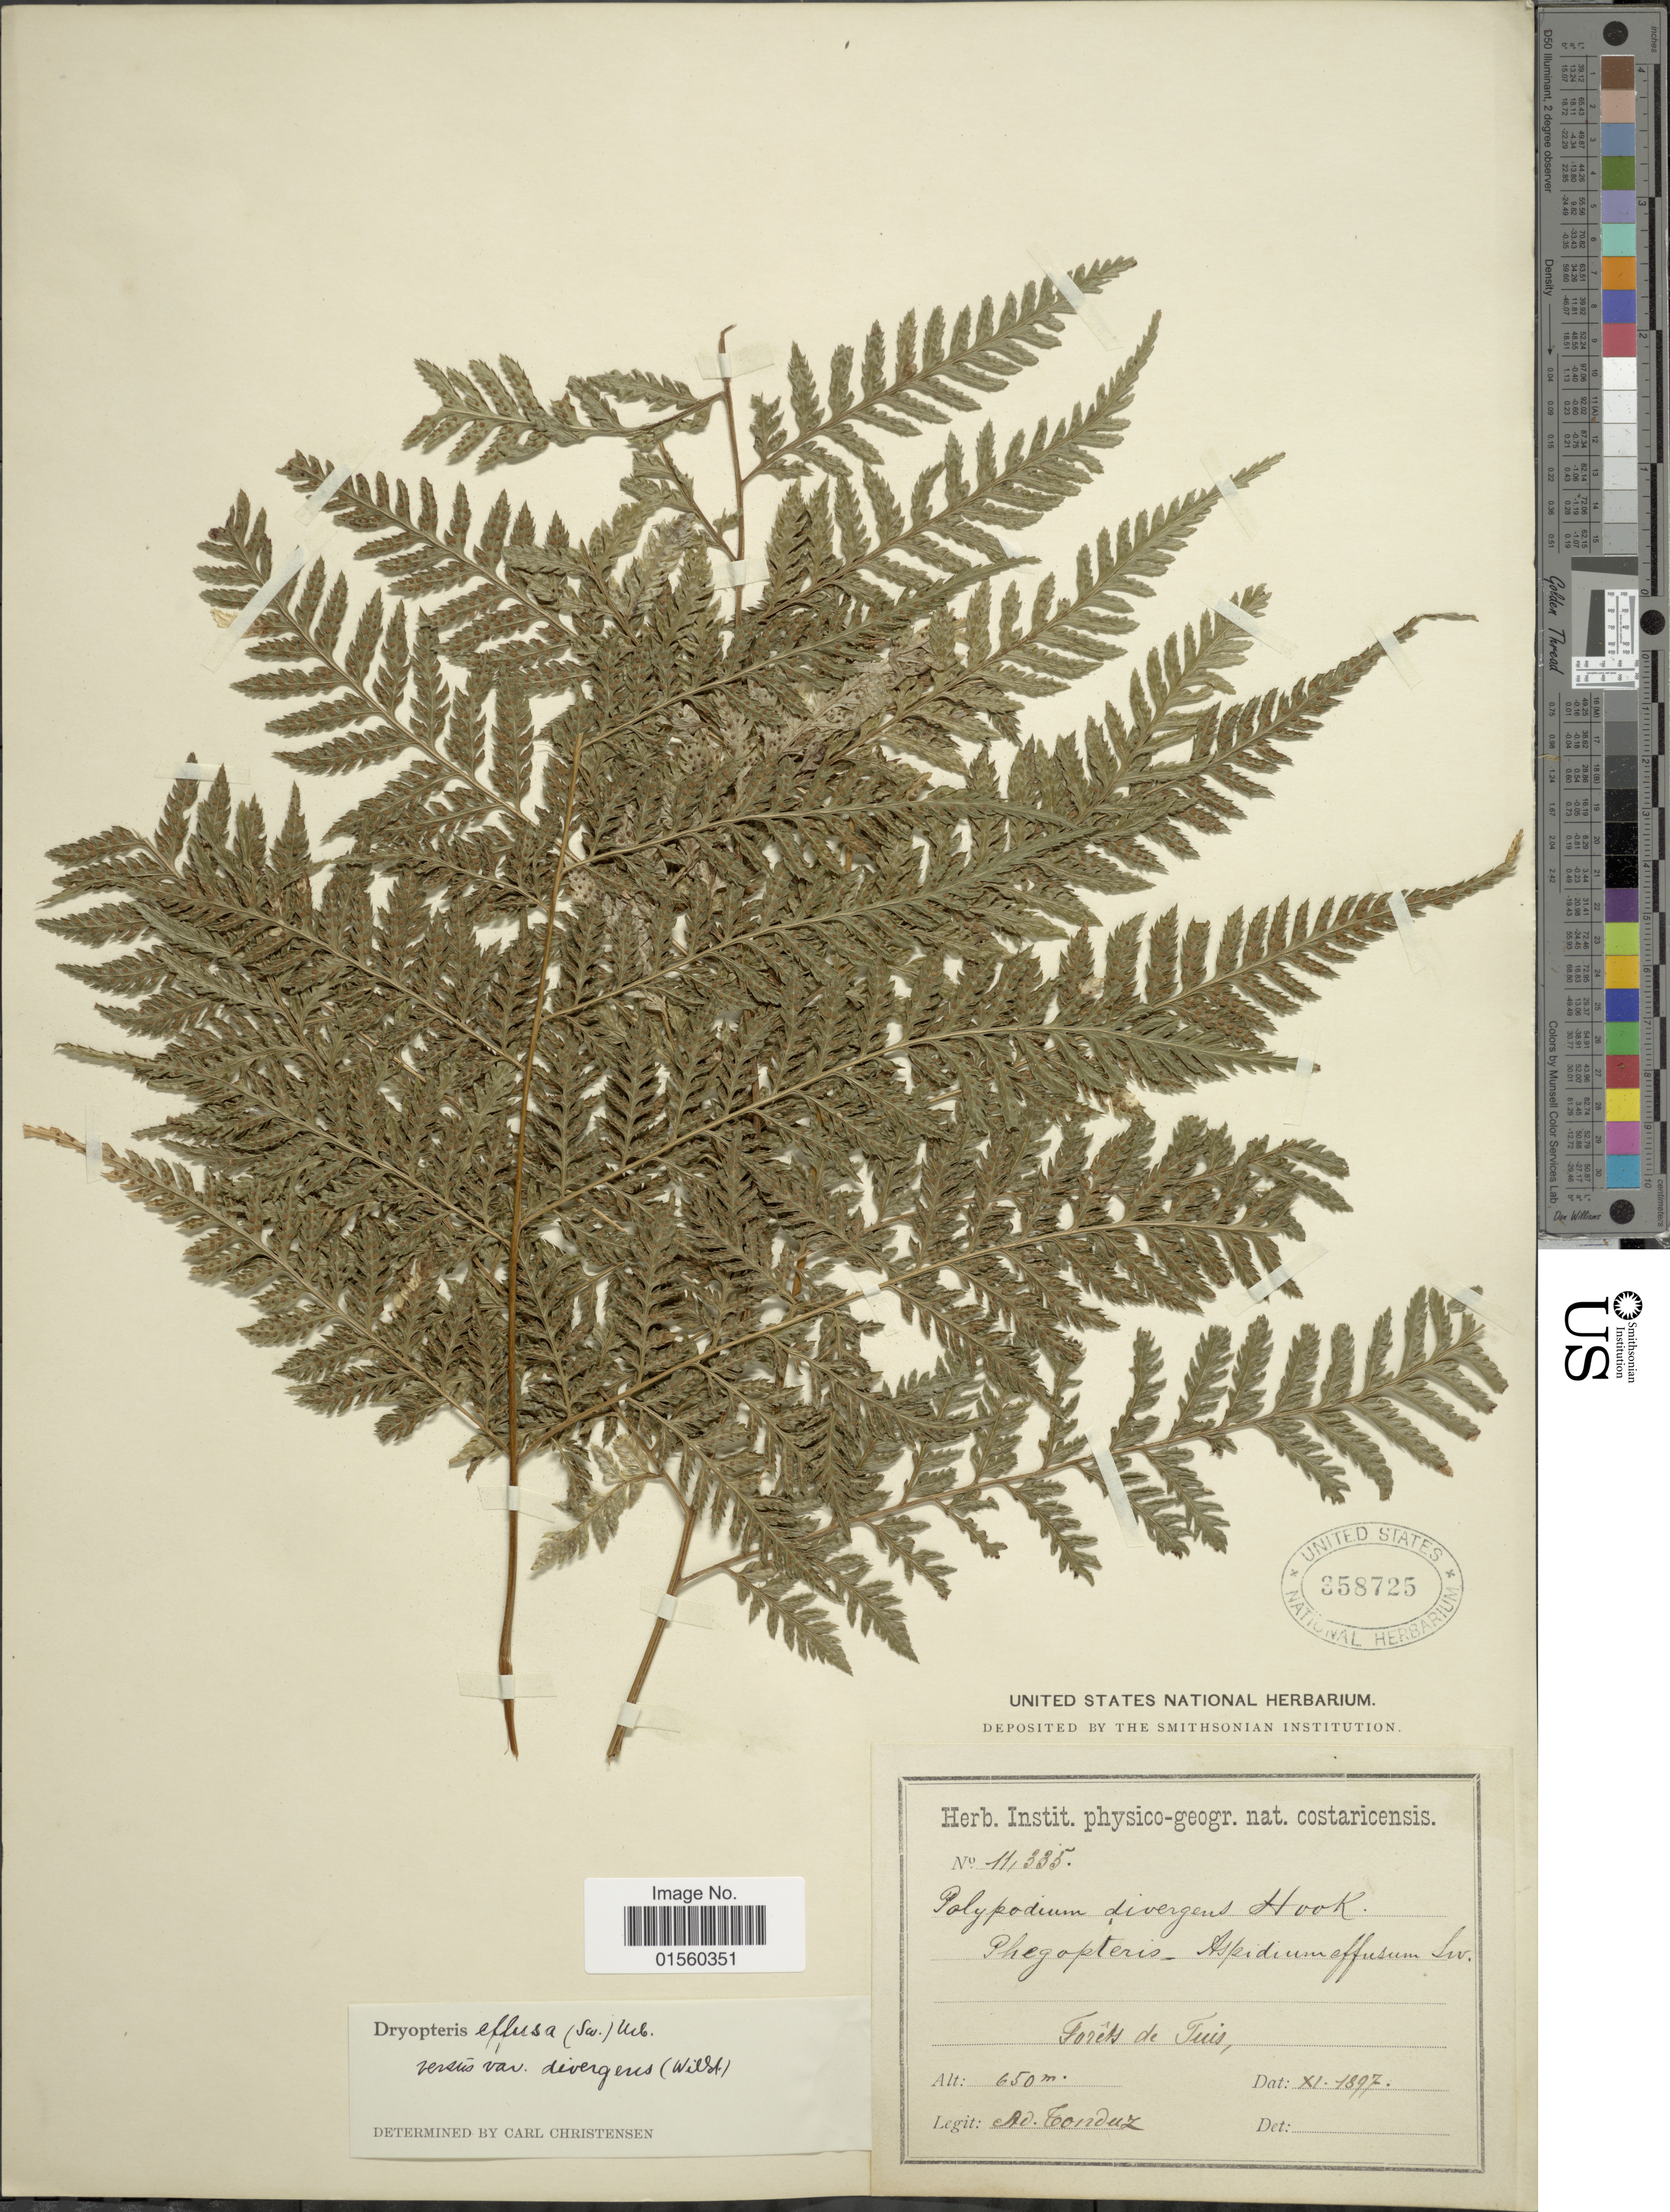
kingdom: Plantae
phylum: Tracheophyta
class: Polypodiopsida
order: Polypodiales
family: Dryopteridaceae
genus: Parapolystichum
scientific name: Parapolystichum effusum var. effusum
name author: (Sw.) Ching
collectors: A. Tonduz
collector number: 11335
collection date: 1897-11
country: Costa Rica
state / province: Cartago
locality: Forets de Tuis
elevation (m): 650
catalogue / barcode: US 358725